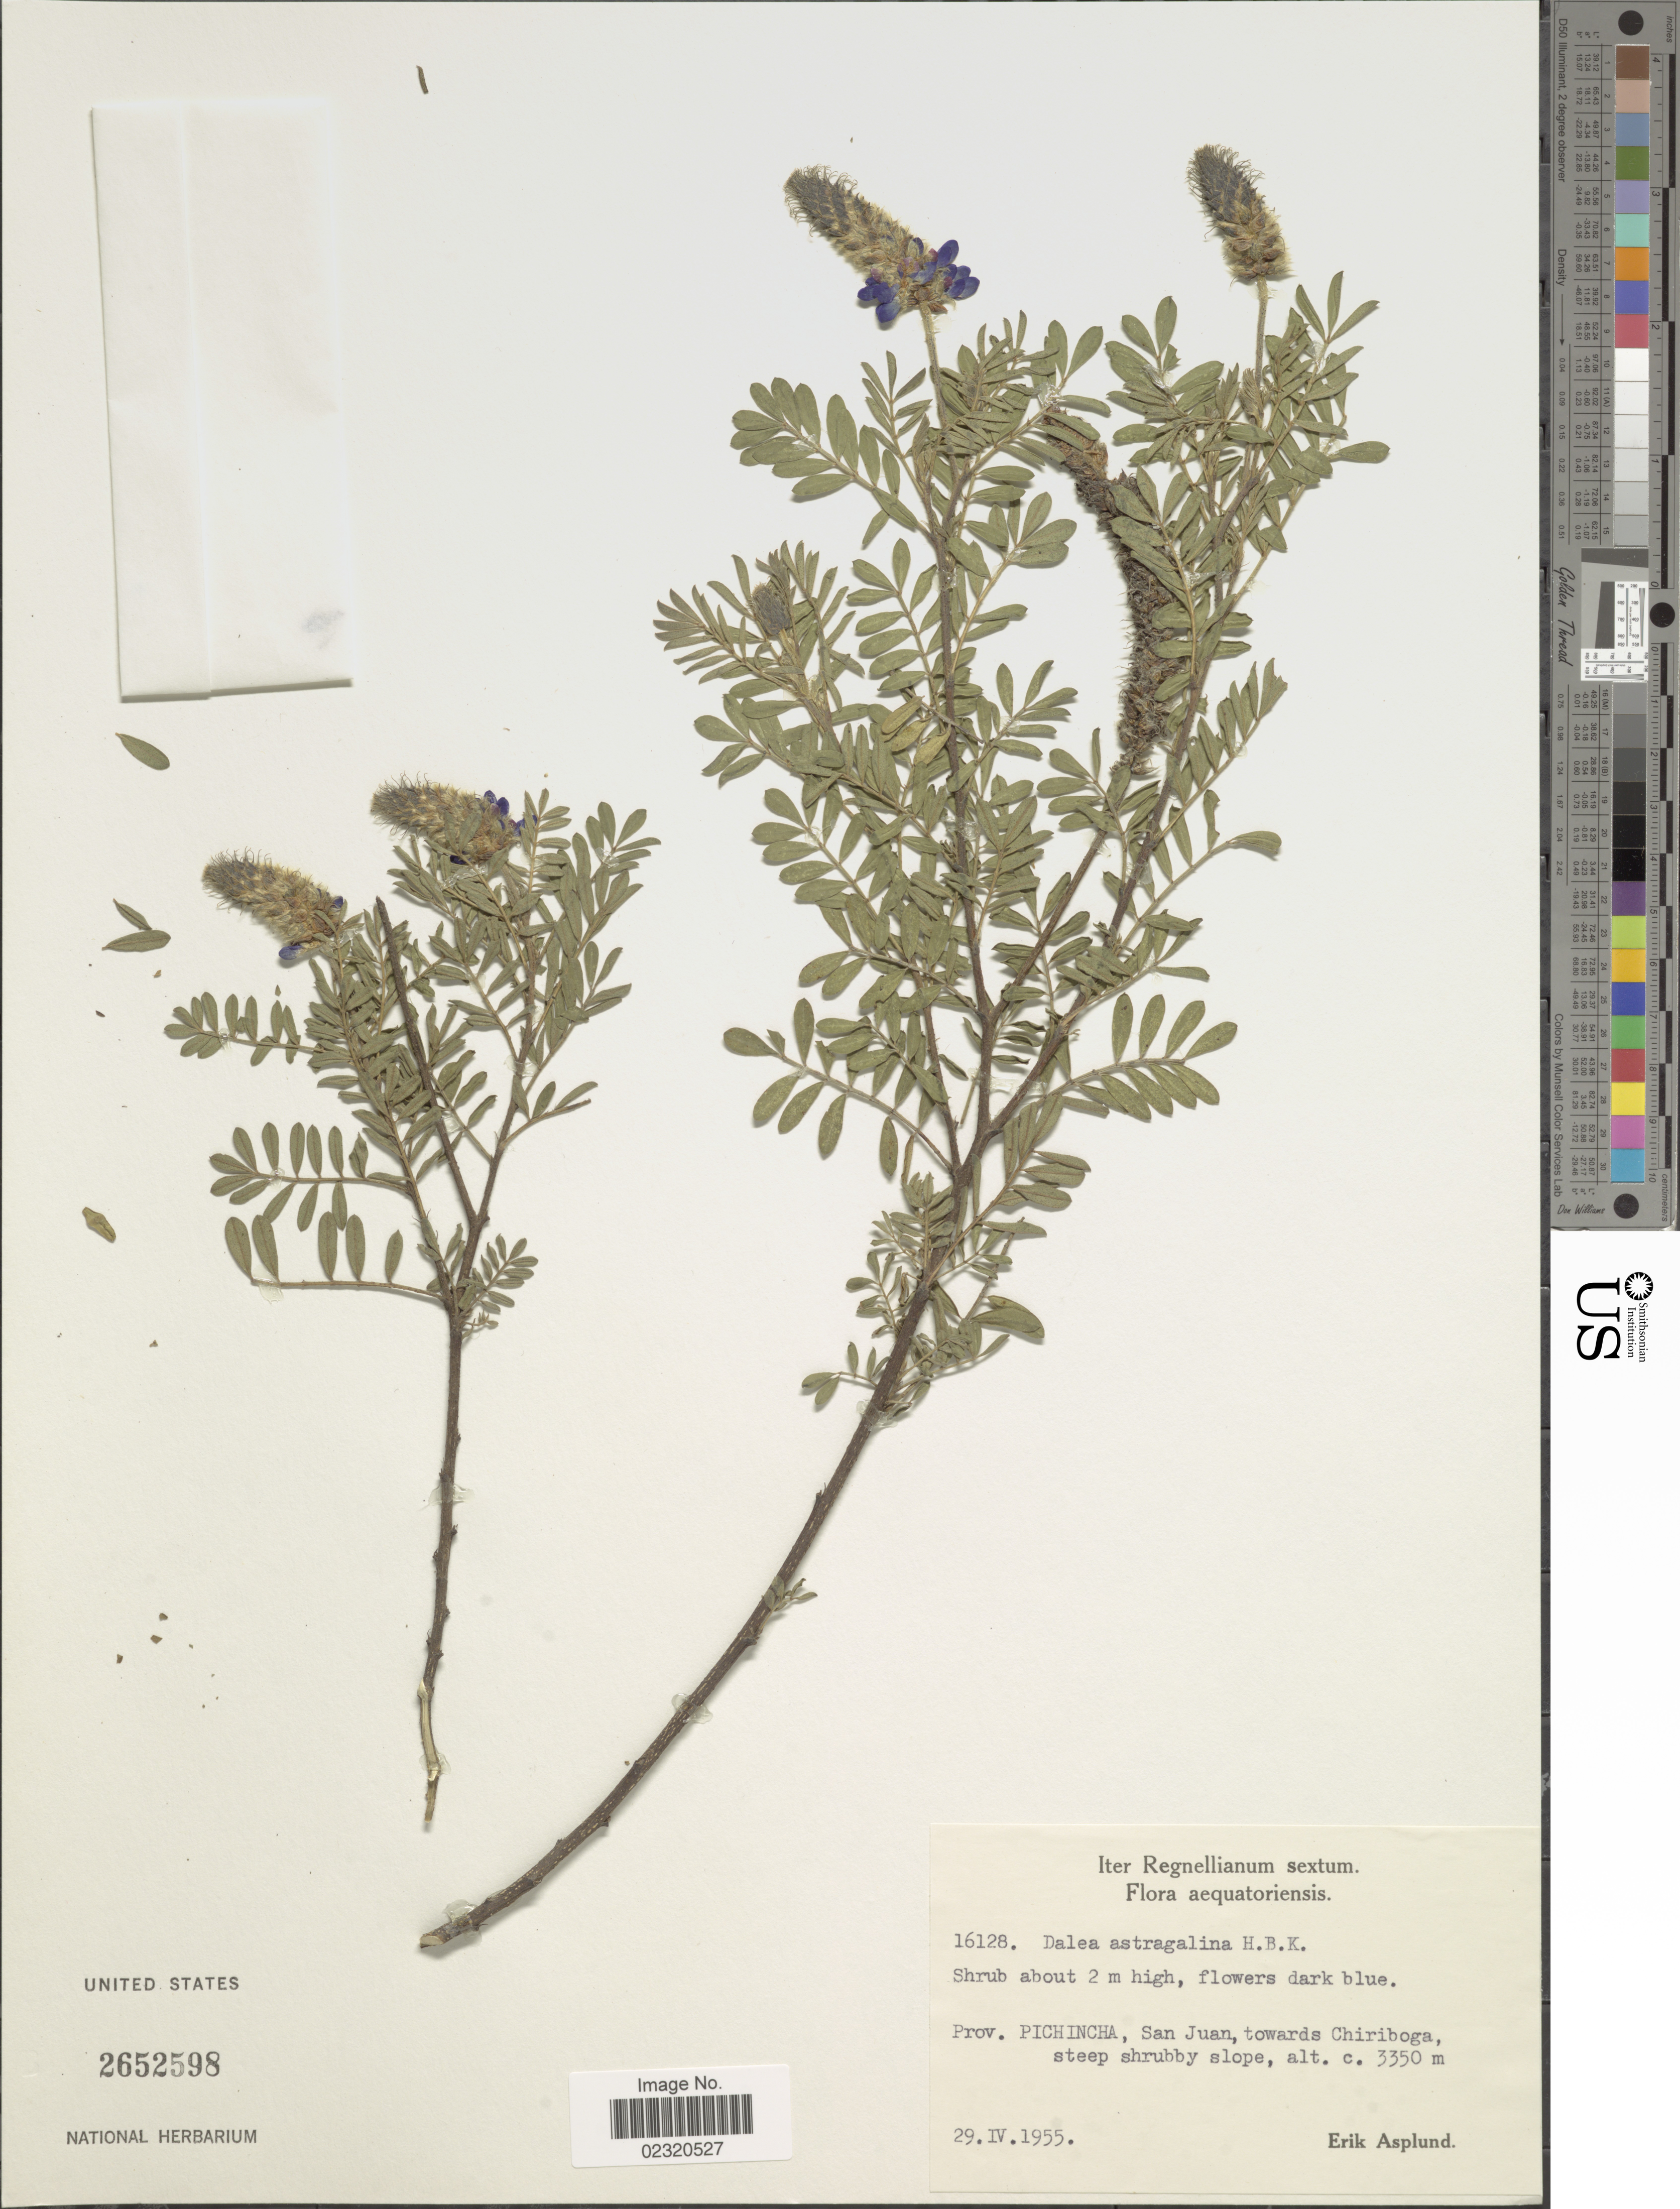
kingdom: Plantae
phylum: Tracheophyta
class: Magnoliopsida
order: Fabales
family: Fabaceae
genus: Dalea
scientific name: Dalea coerulea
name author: (L. f.) Schinz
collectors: E. Asplund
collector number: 16128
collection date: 1955-04-29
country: Ecuador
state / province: Pichincha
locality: San Juan, towards Chiriboga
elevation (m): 3350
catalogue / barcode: US 2652598